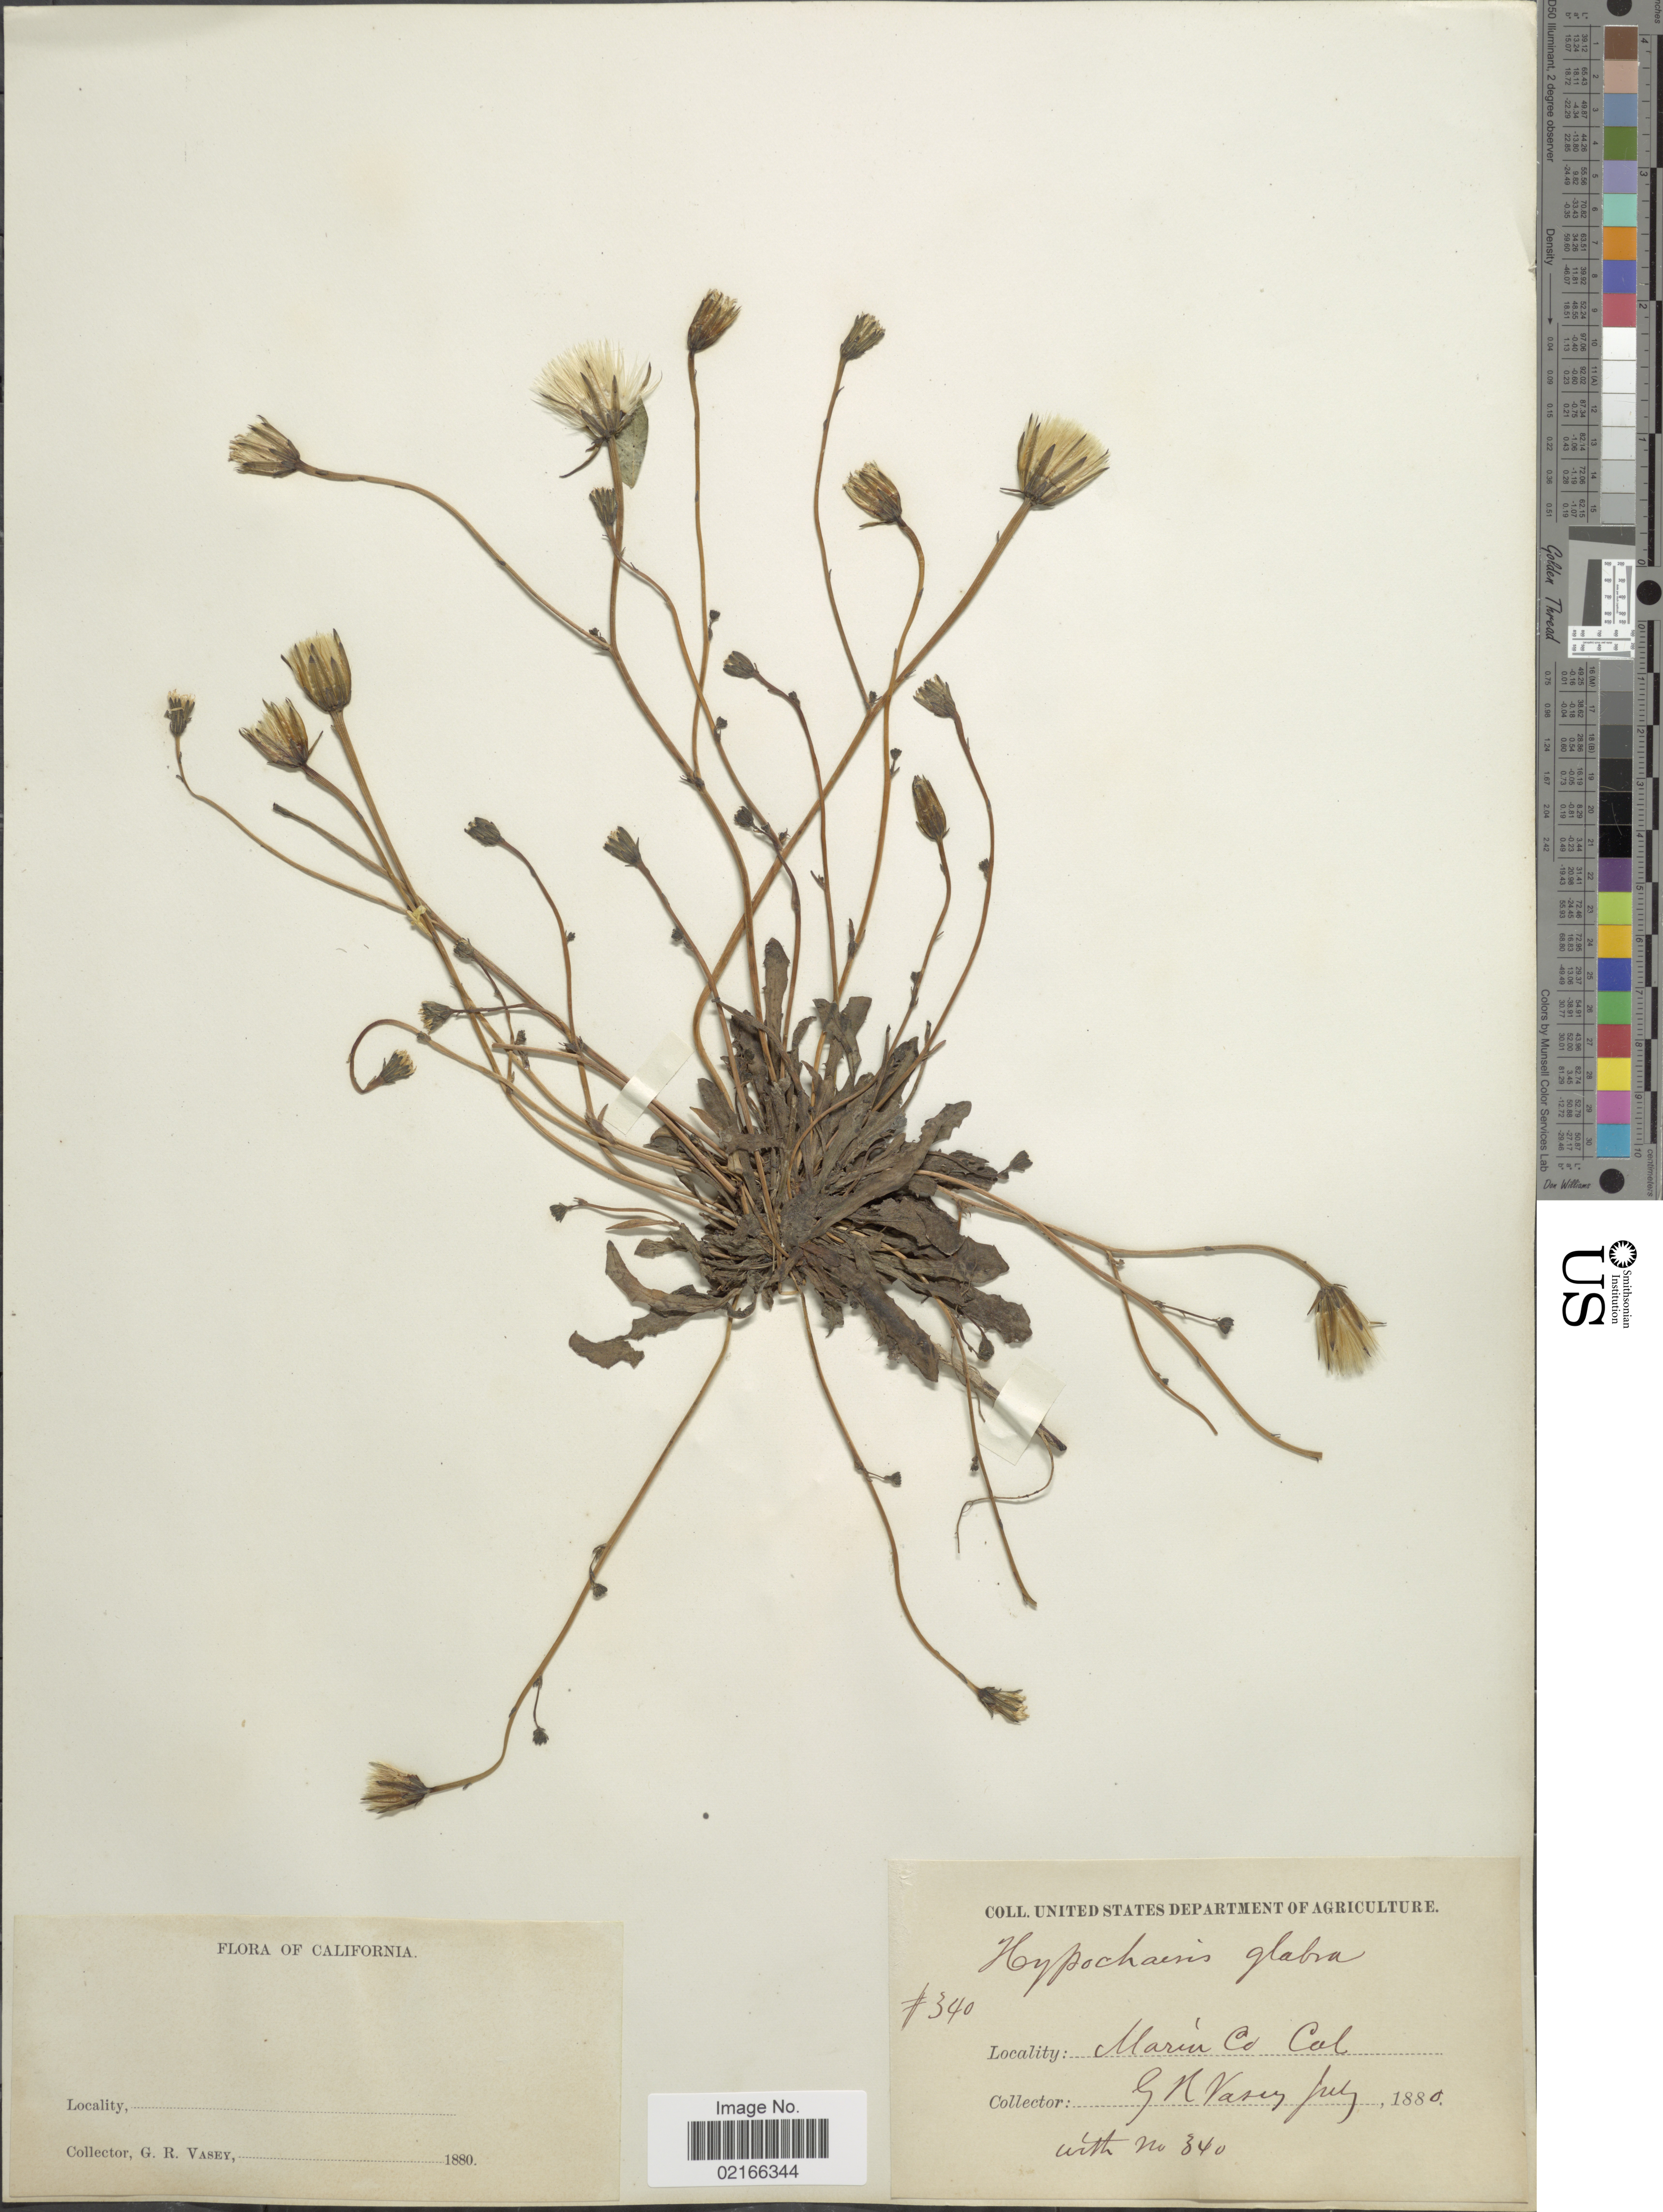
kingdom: Plantae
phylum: Tracheophyta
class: Magnoliopsida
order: Asterales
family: Asteraceae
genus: Hypochaeris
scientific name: Hypochaeris glabra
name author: L.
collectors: G. R. Vasey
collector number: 340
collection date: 1880-07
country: United States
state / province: California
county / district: Marin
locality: Marin Co.